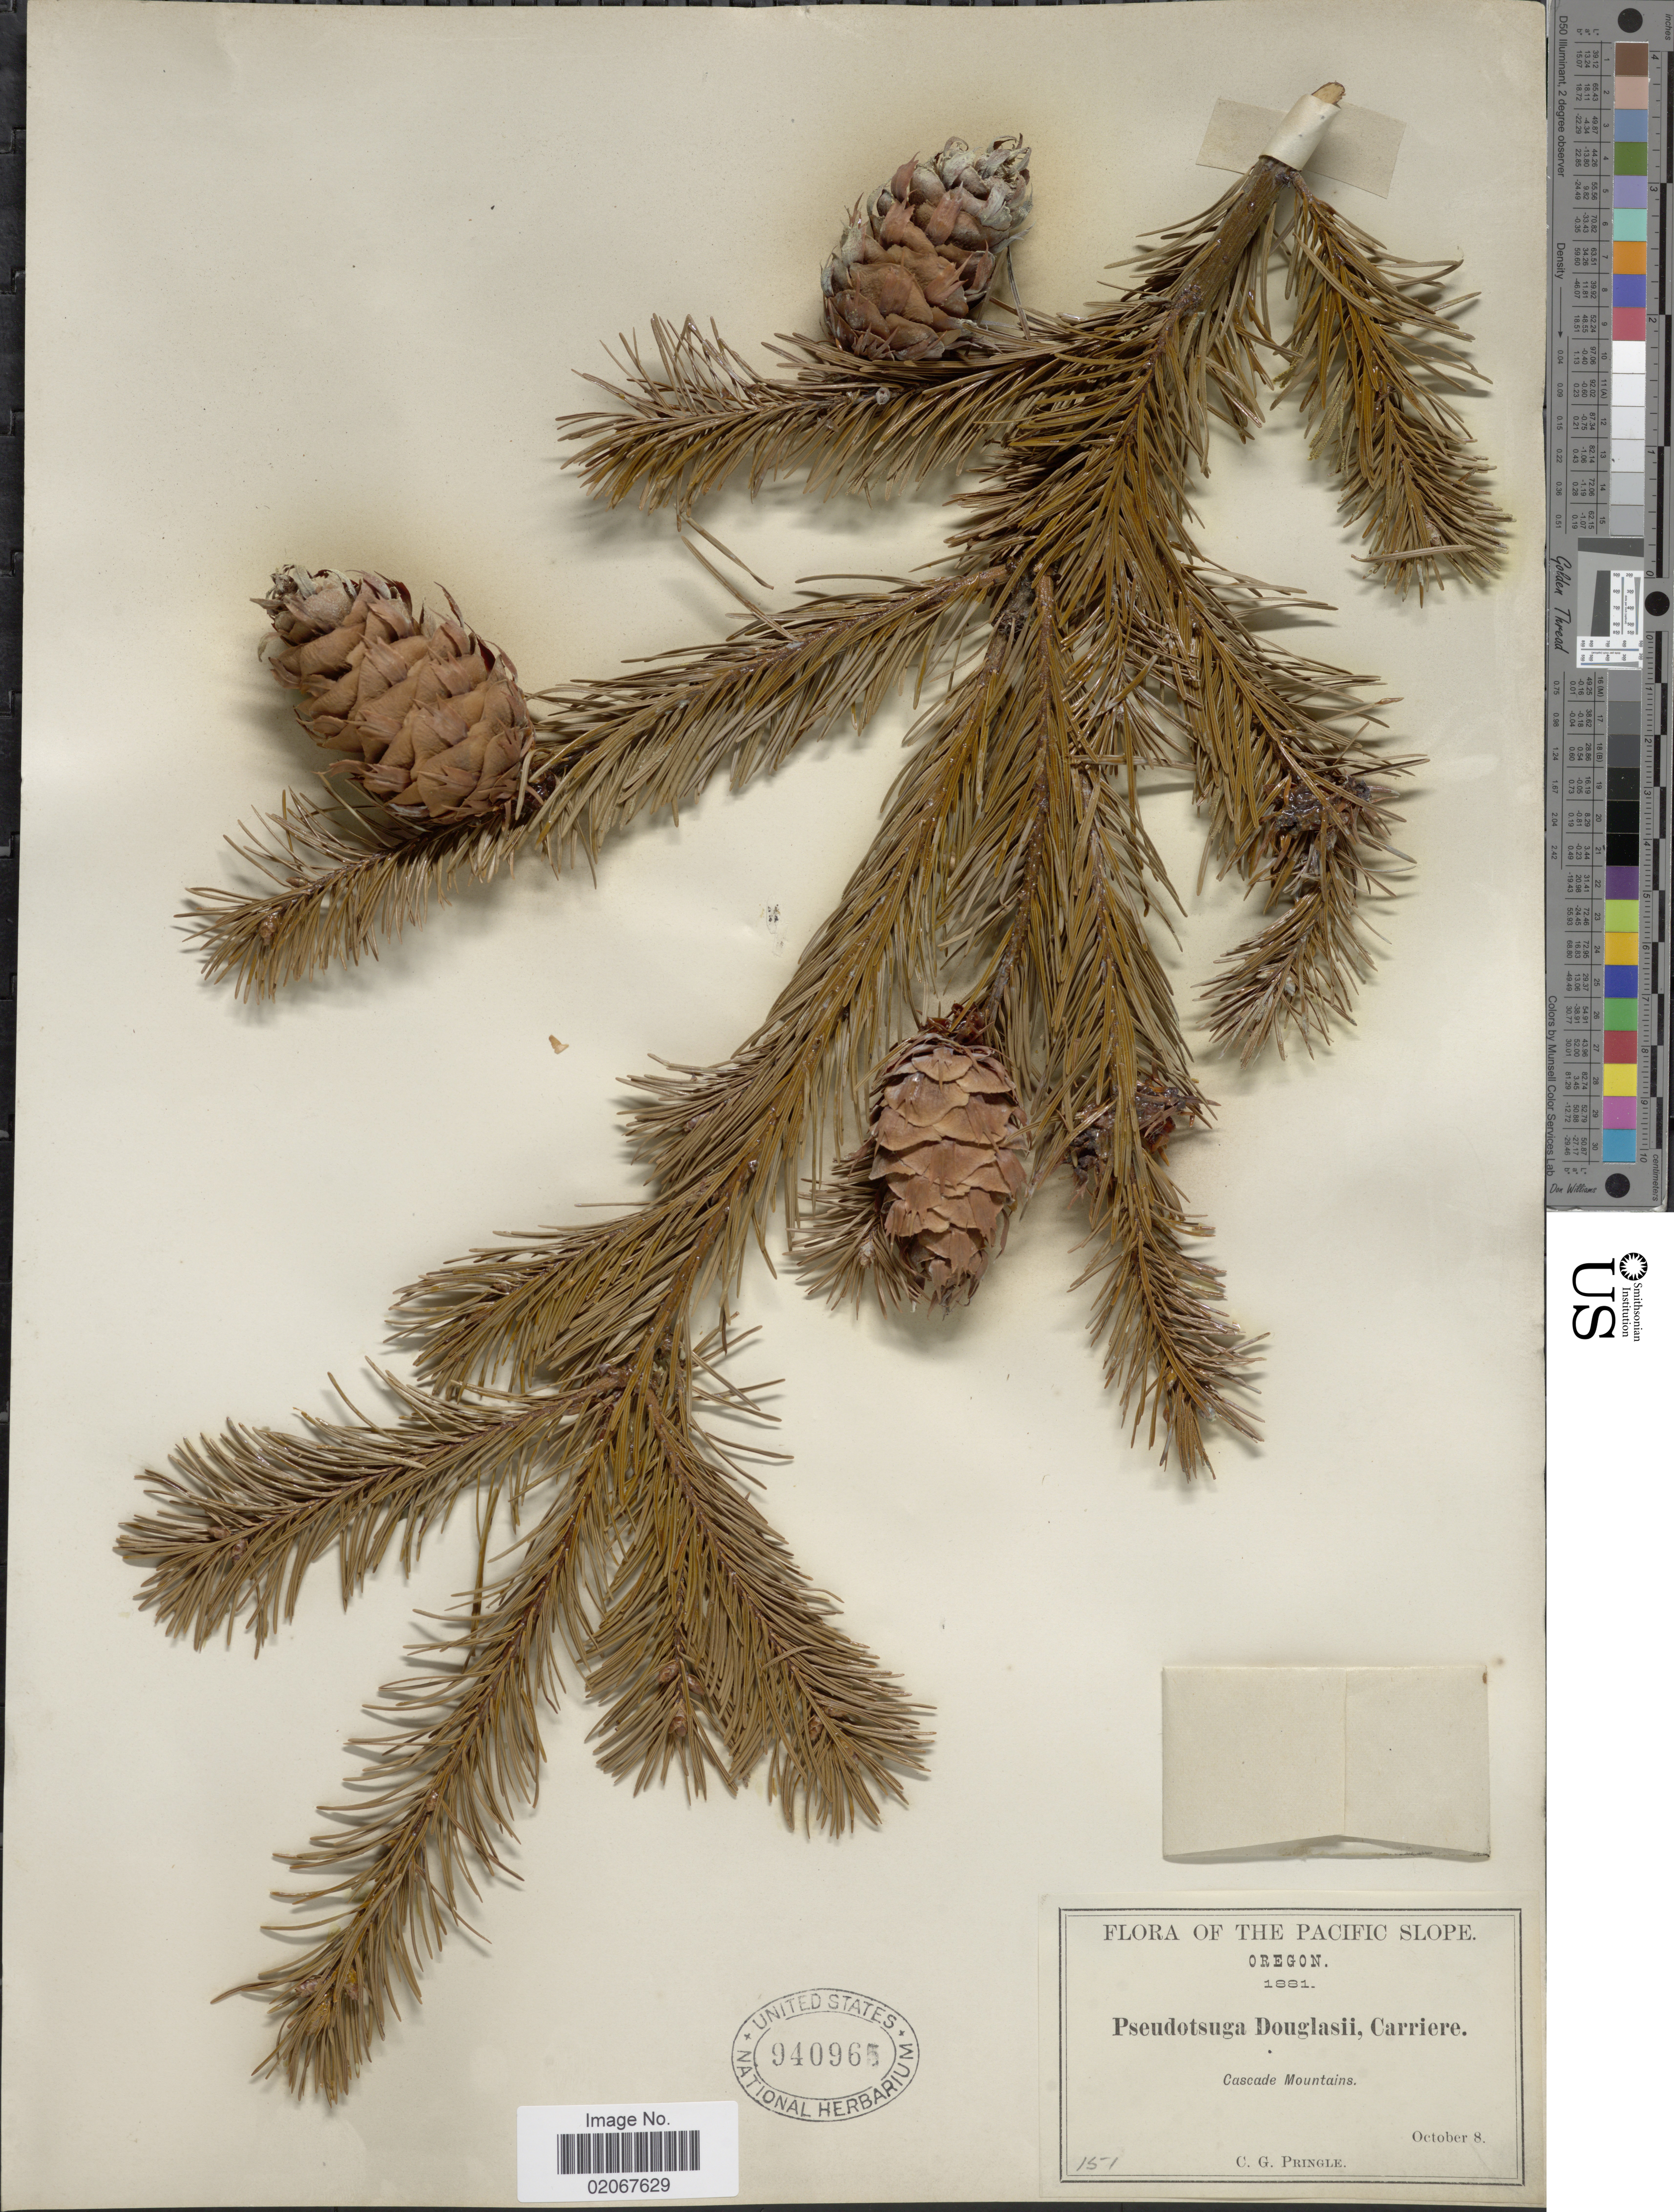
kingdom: Plantae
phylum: Tracheophyta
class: Pinopsida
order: Pinales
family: Pinaceae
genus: Pseudotsuga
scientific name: Pseudotsuga menziesii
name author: (Mirb.) Franco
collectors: C. G. Pringle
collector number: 151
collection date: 1881-10-08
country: United States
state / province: Oregon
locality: Oregon, Cascade Mountains, Pacific Slope.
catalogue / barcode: US 940965